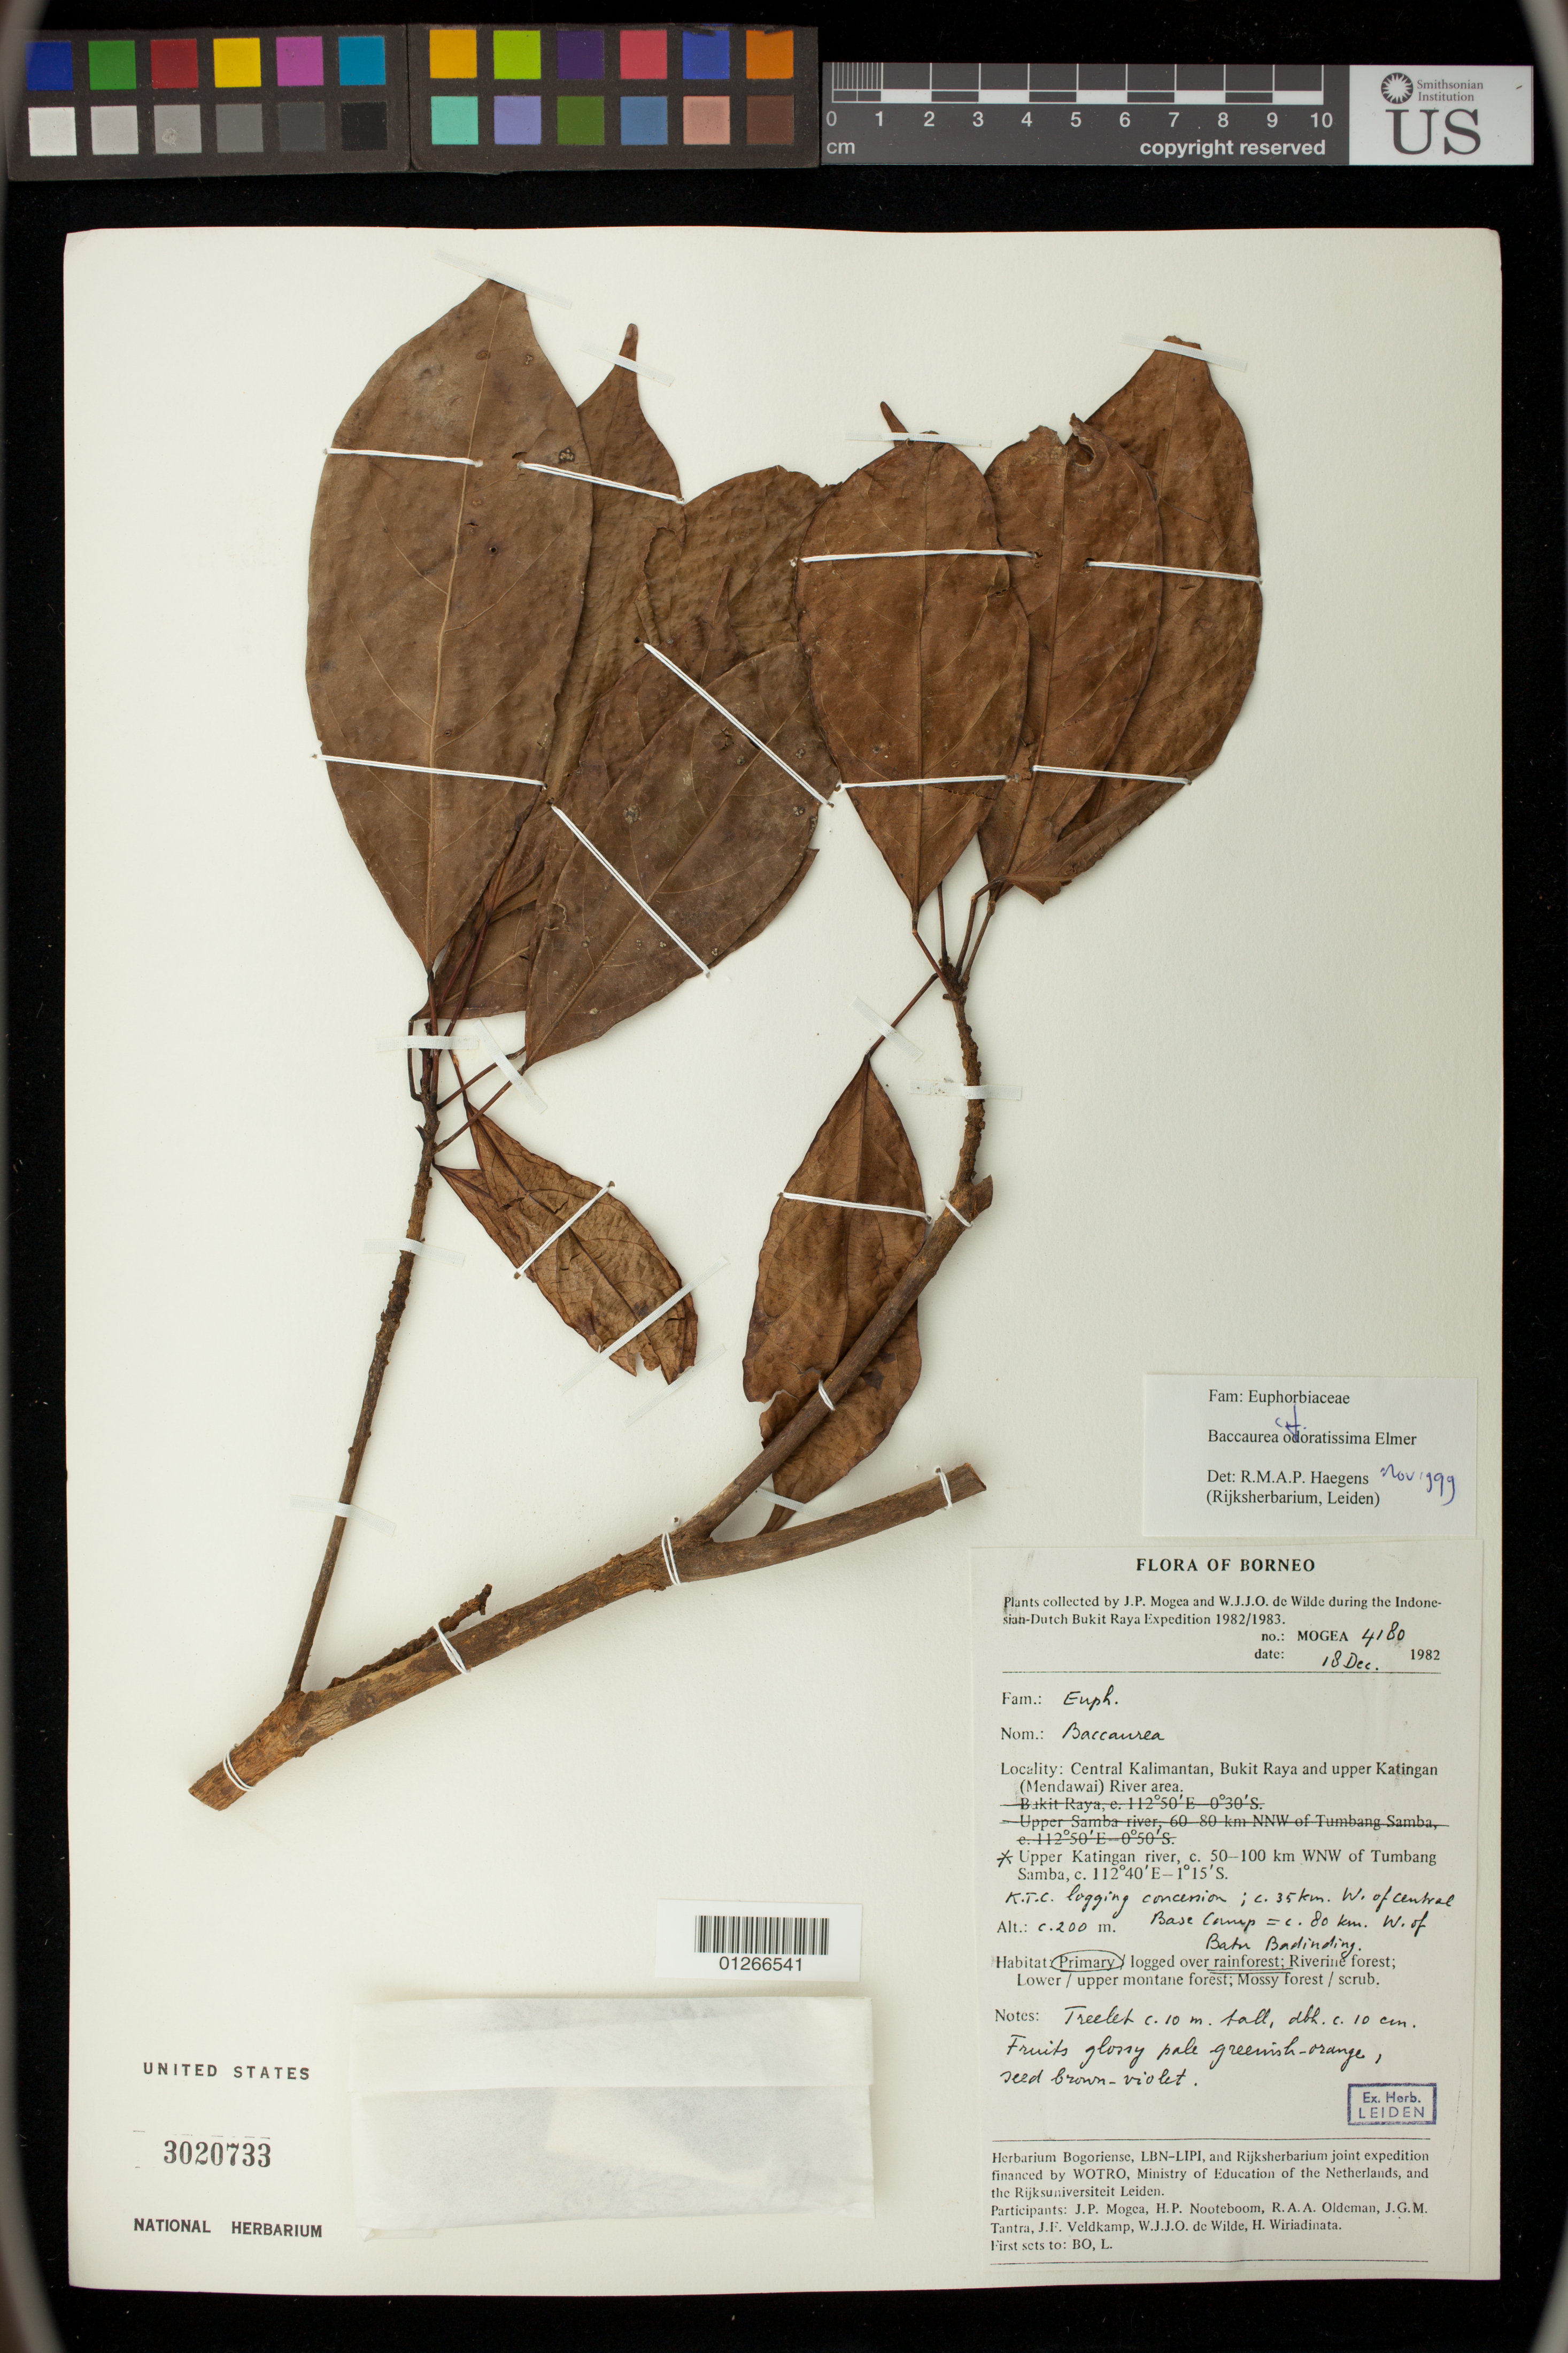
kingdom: Plantae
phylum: Tracheophyta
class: Magnoliopsida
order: Malpighiales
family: Phyllanthaceae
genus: Baccaurea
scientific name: Baccaurea odoratissima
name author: Elmer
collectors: J. Mogea & W. J. de Wilde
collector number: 4180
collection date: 1982-12-18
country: Indonesia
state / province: Kalimantan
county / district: Kalimantan Tengah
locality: Borneo. Bukit Raya and upper Katingan (Mendawai) River area. Upper Katingan river, c. 50-100 km WNW of Tumbang Samba. K.T.C. logging concession; c. 35 km W. of central Base Camp = c. 80 km. W. of Batu Badinding.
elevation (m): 200